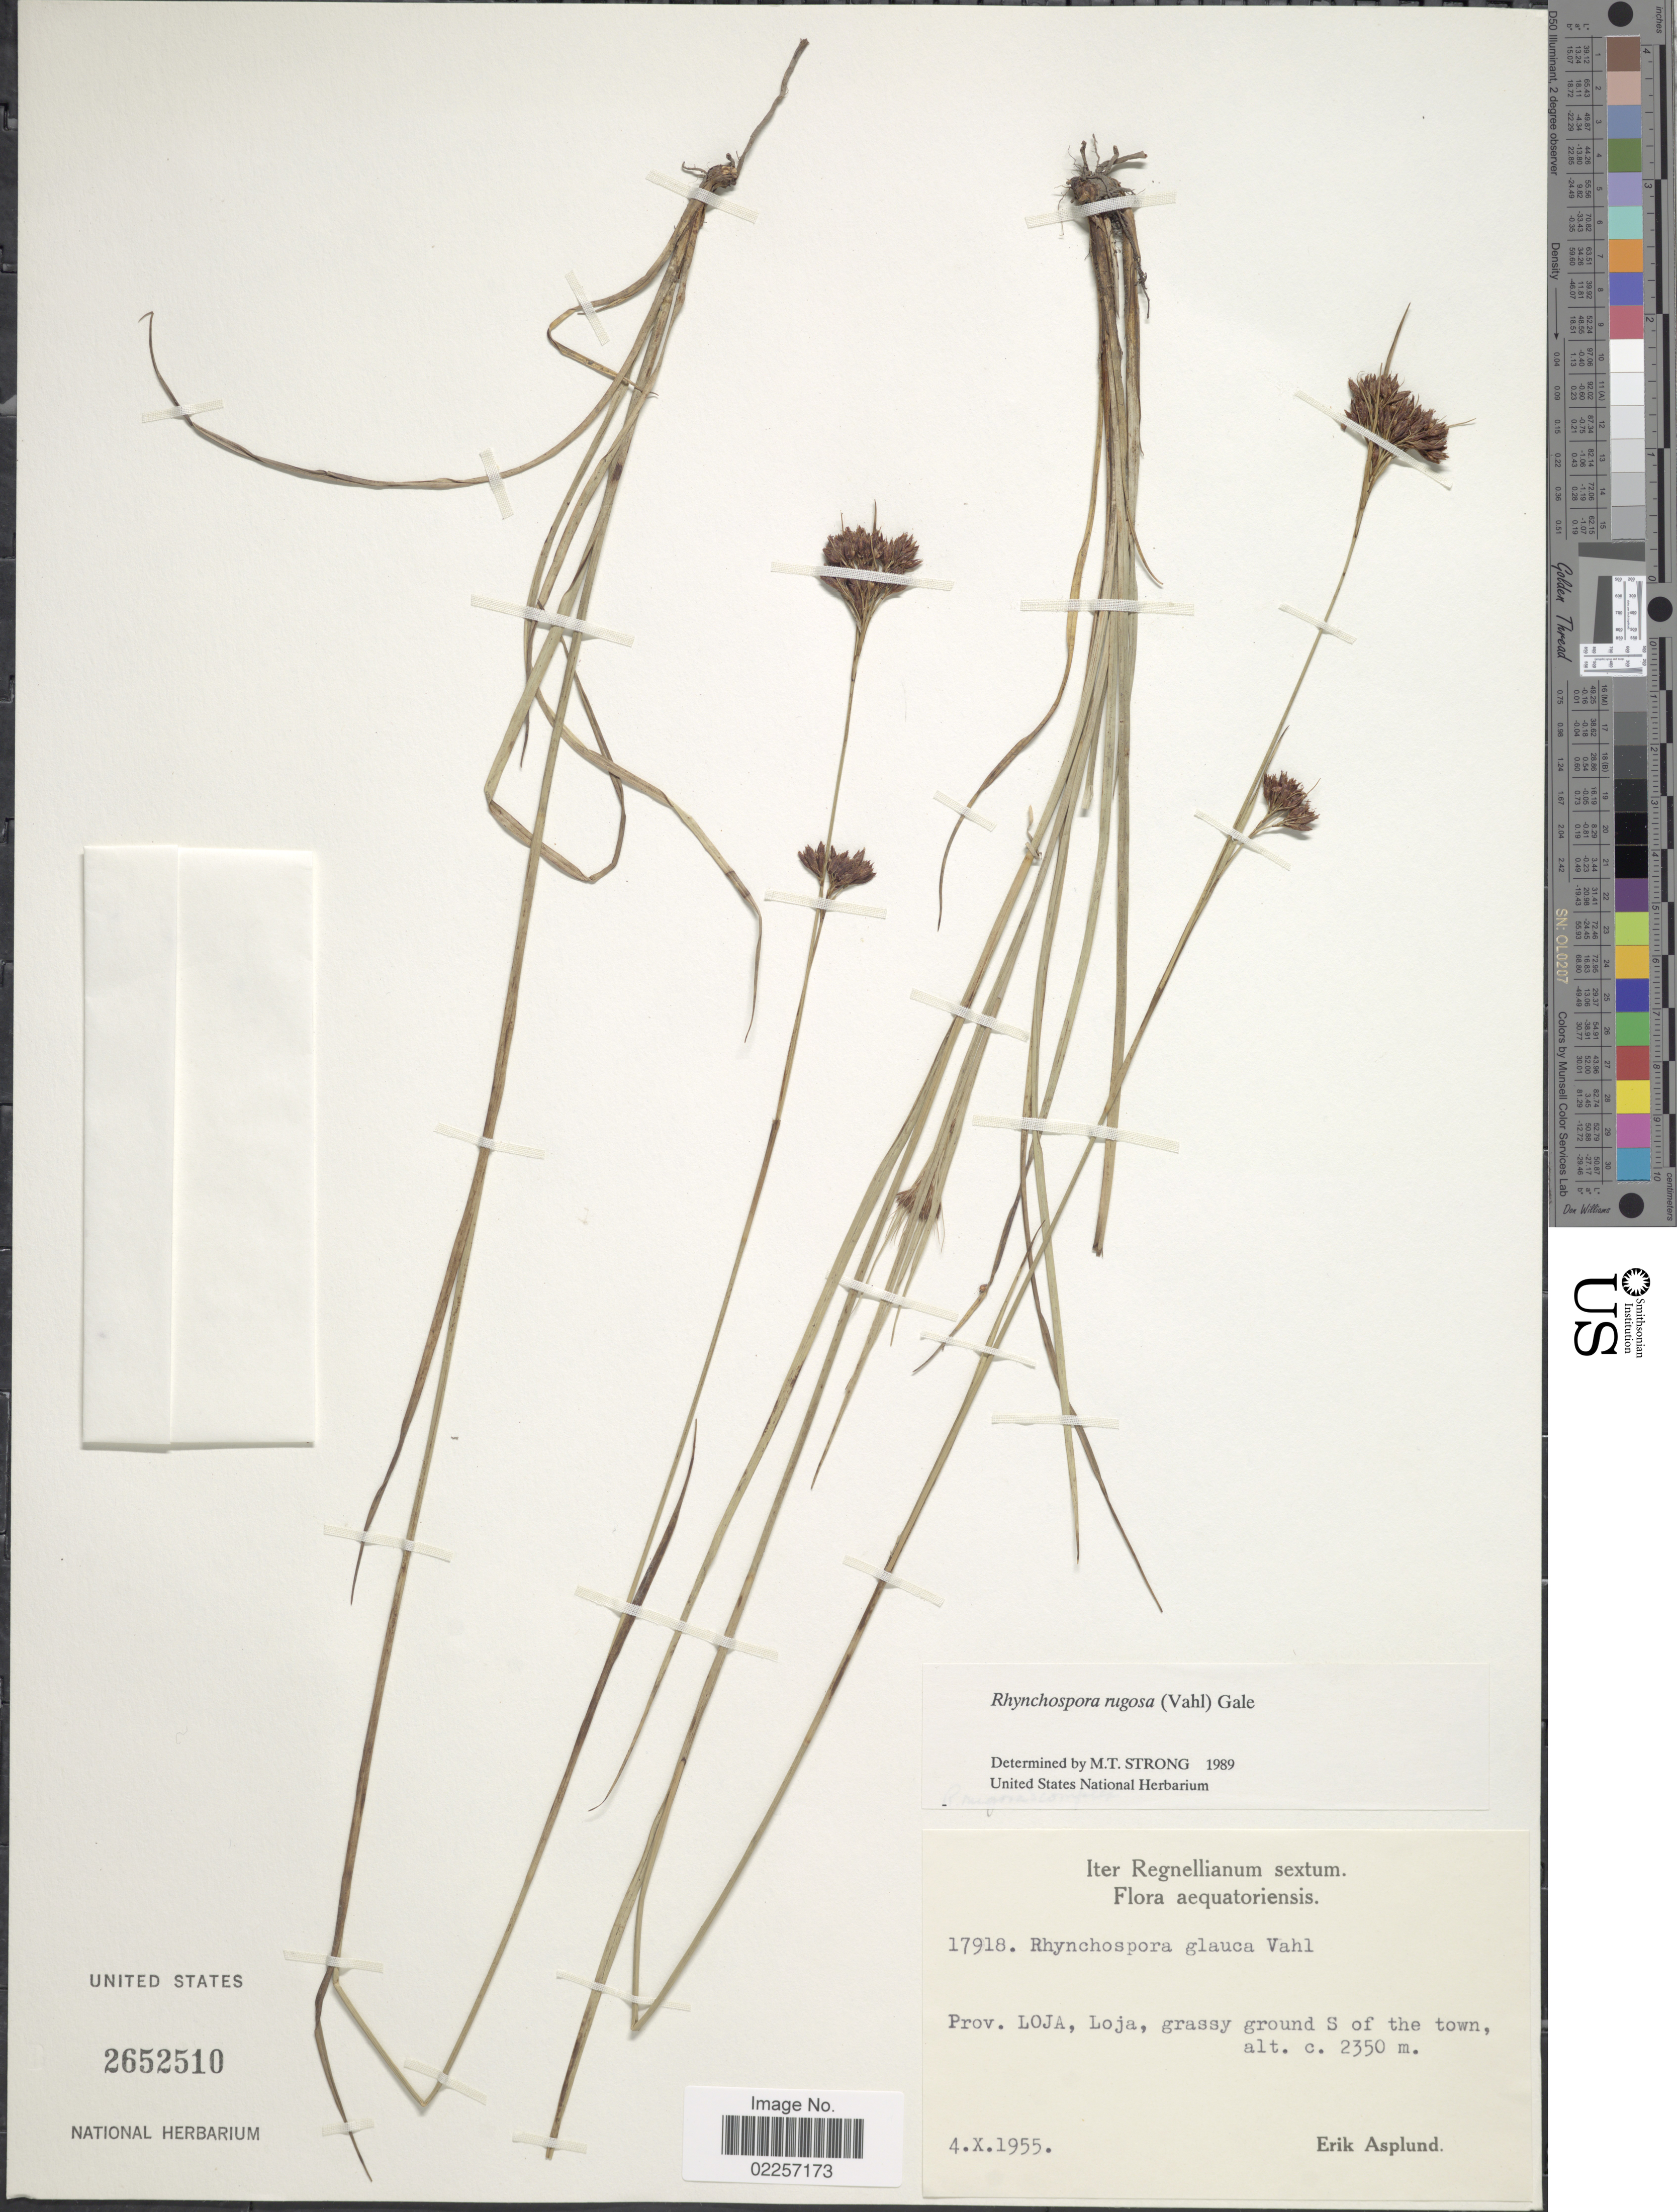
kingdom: Plantae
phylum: Tracheophyta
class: Liliopsida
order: Poales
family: Cyperaceae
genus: Rhynchospora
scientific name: Rhynchospora rugosa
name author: (Vahl) Gale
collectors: E. Asplund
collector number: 17918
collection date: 1955-10-04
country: Ecuador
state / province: Loja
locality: Aequatoriensis. Loja, grassy ground S of the town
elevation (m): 2350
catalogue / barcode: US 2652510